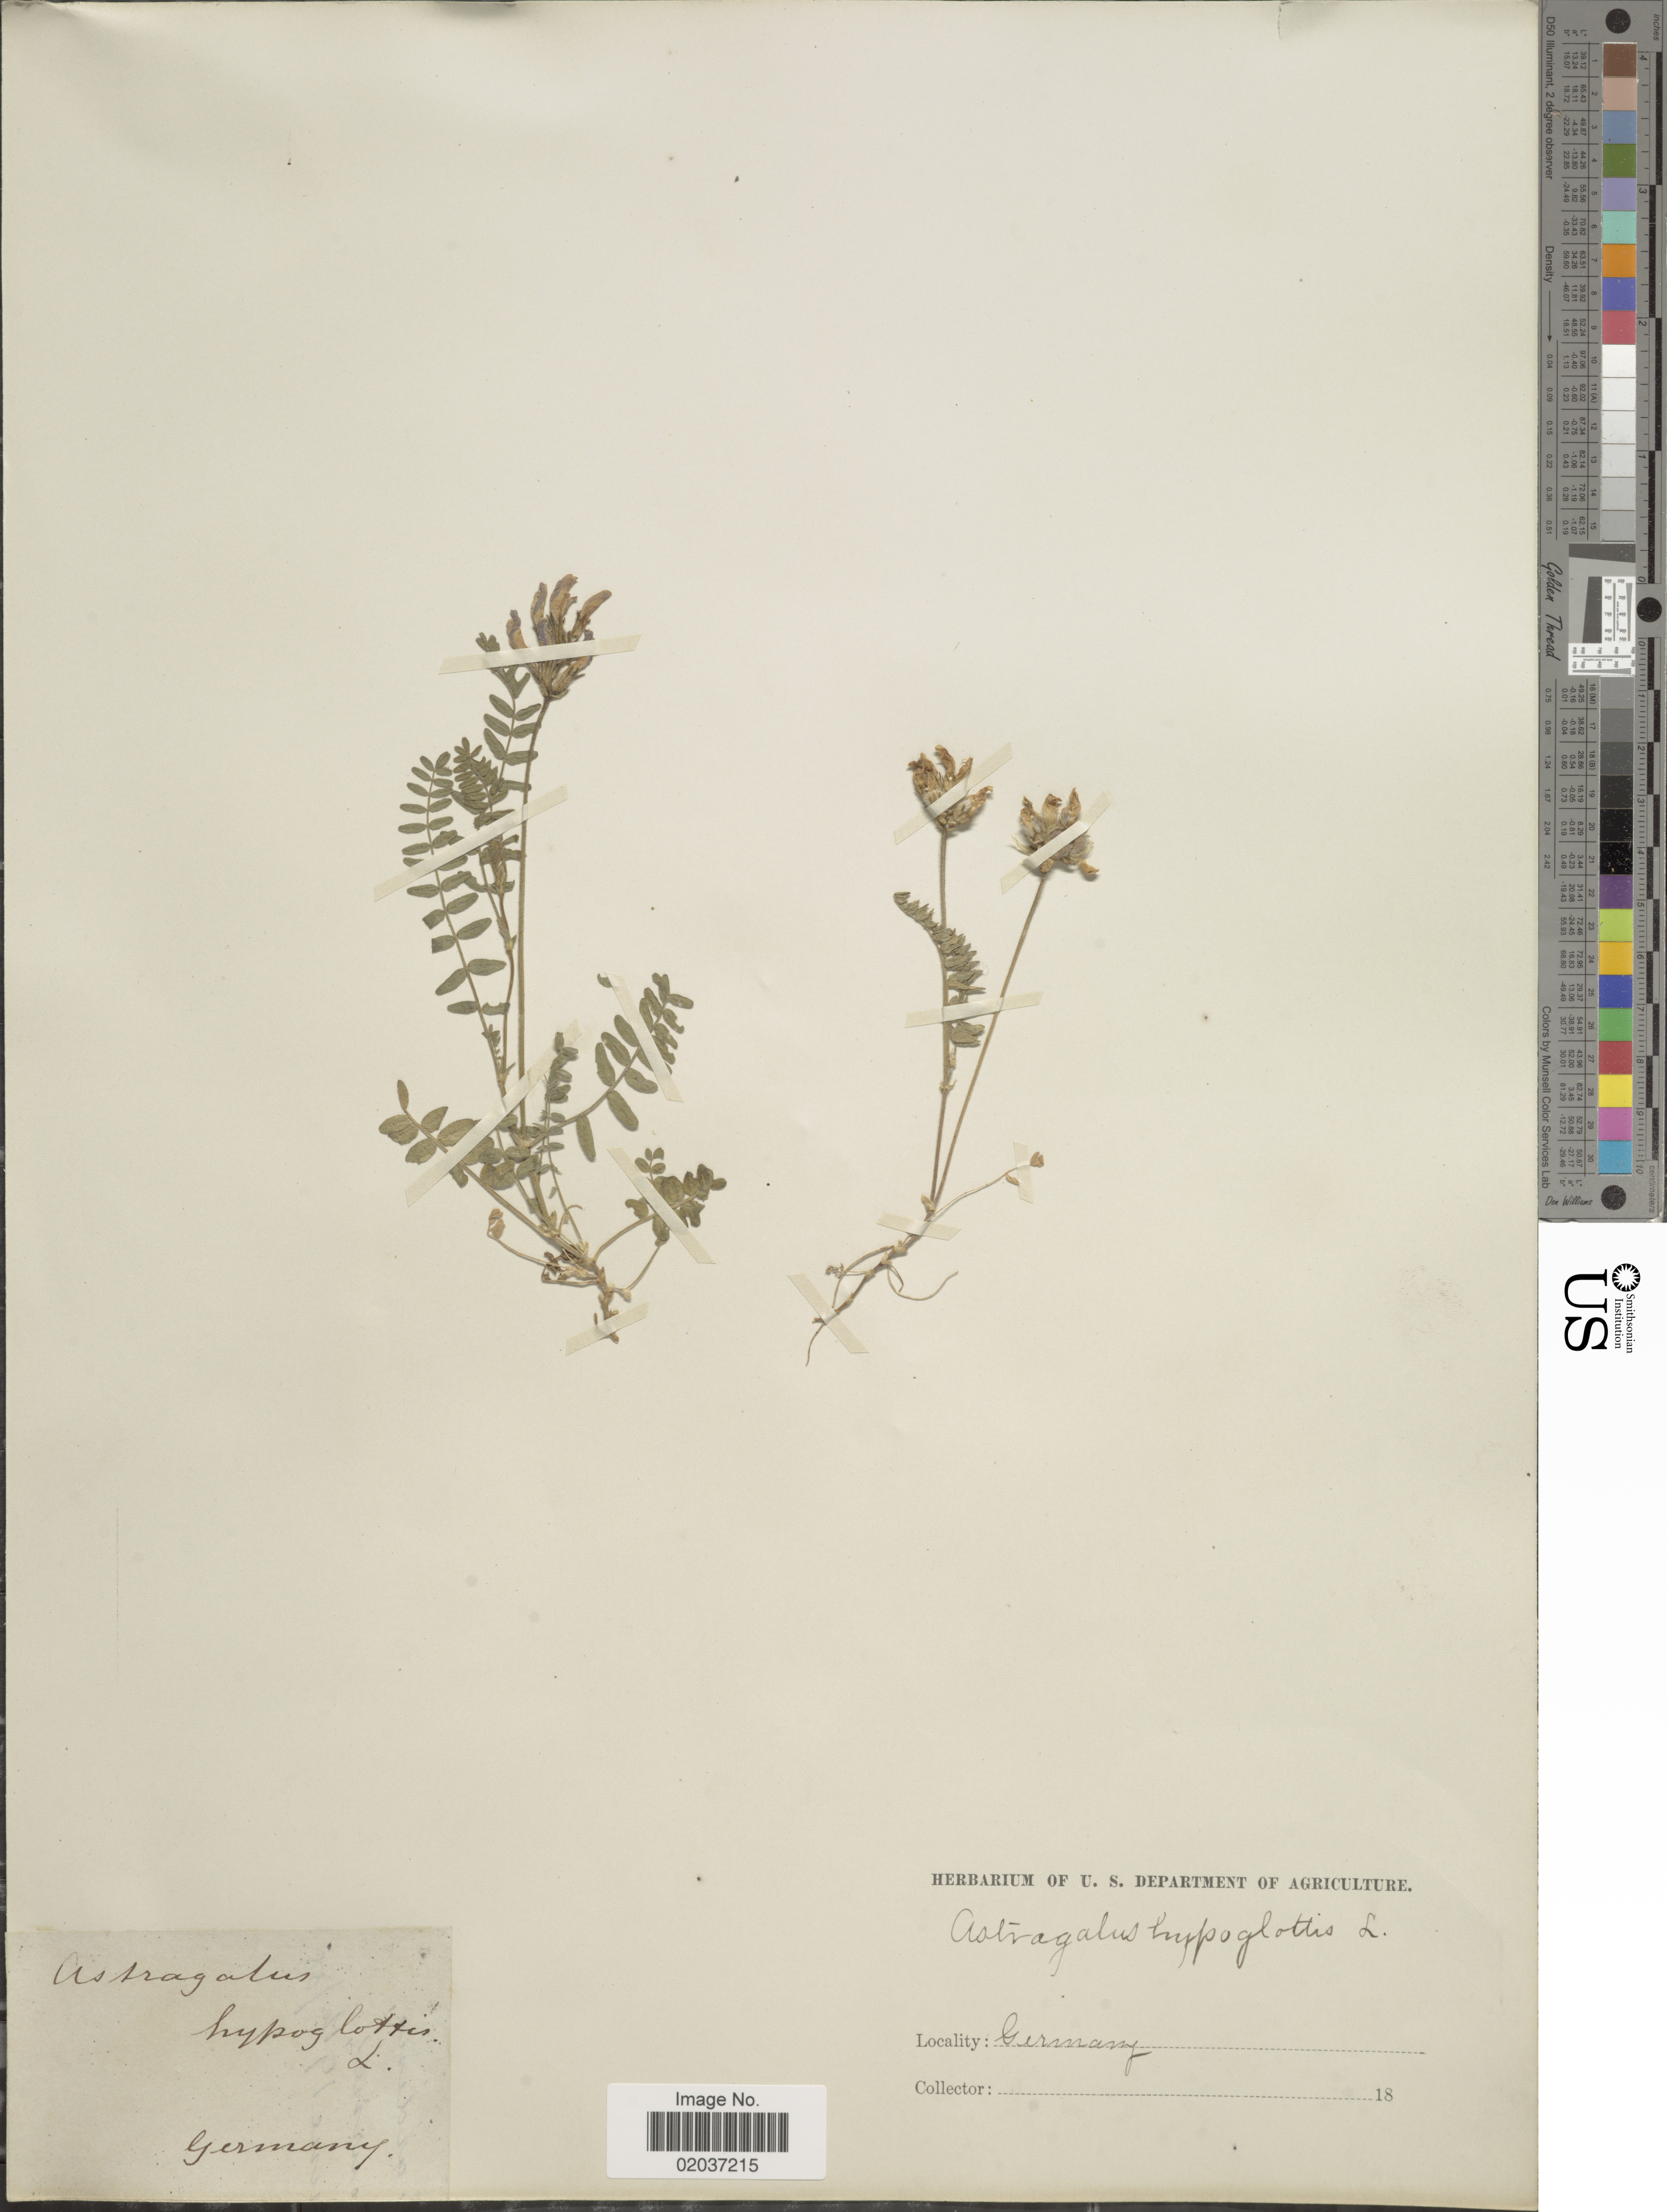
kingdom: Plantae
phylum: Tracheophyta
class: Magnoliopsida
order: Fabales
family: Fabaceae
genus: Astragalus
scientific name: Astragalus hypoglottis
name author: L.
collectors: ex herb. U. S. Department of Agriculture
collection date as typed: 18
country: Germany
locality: Germany.